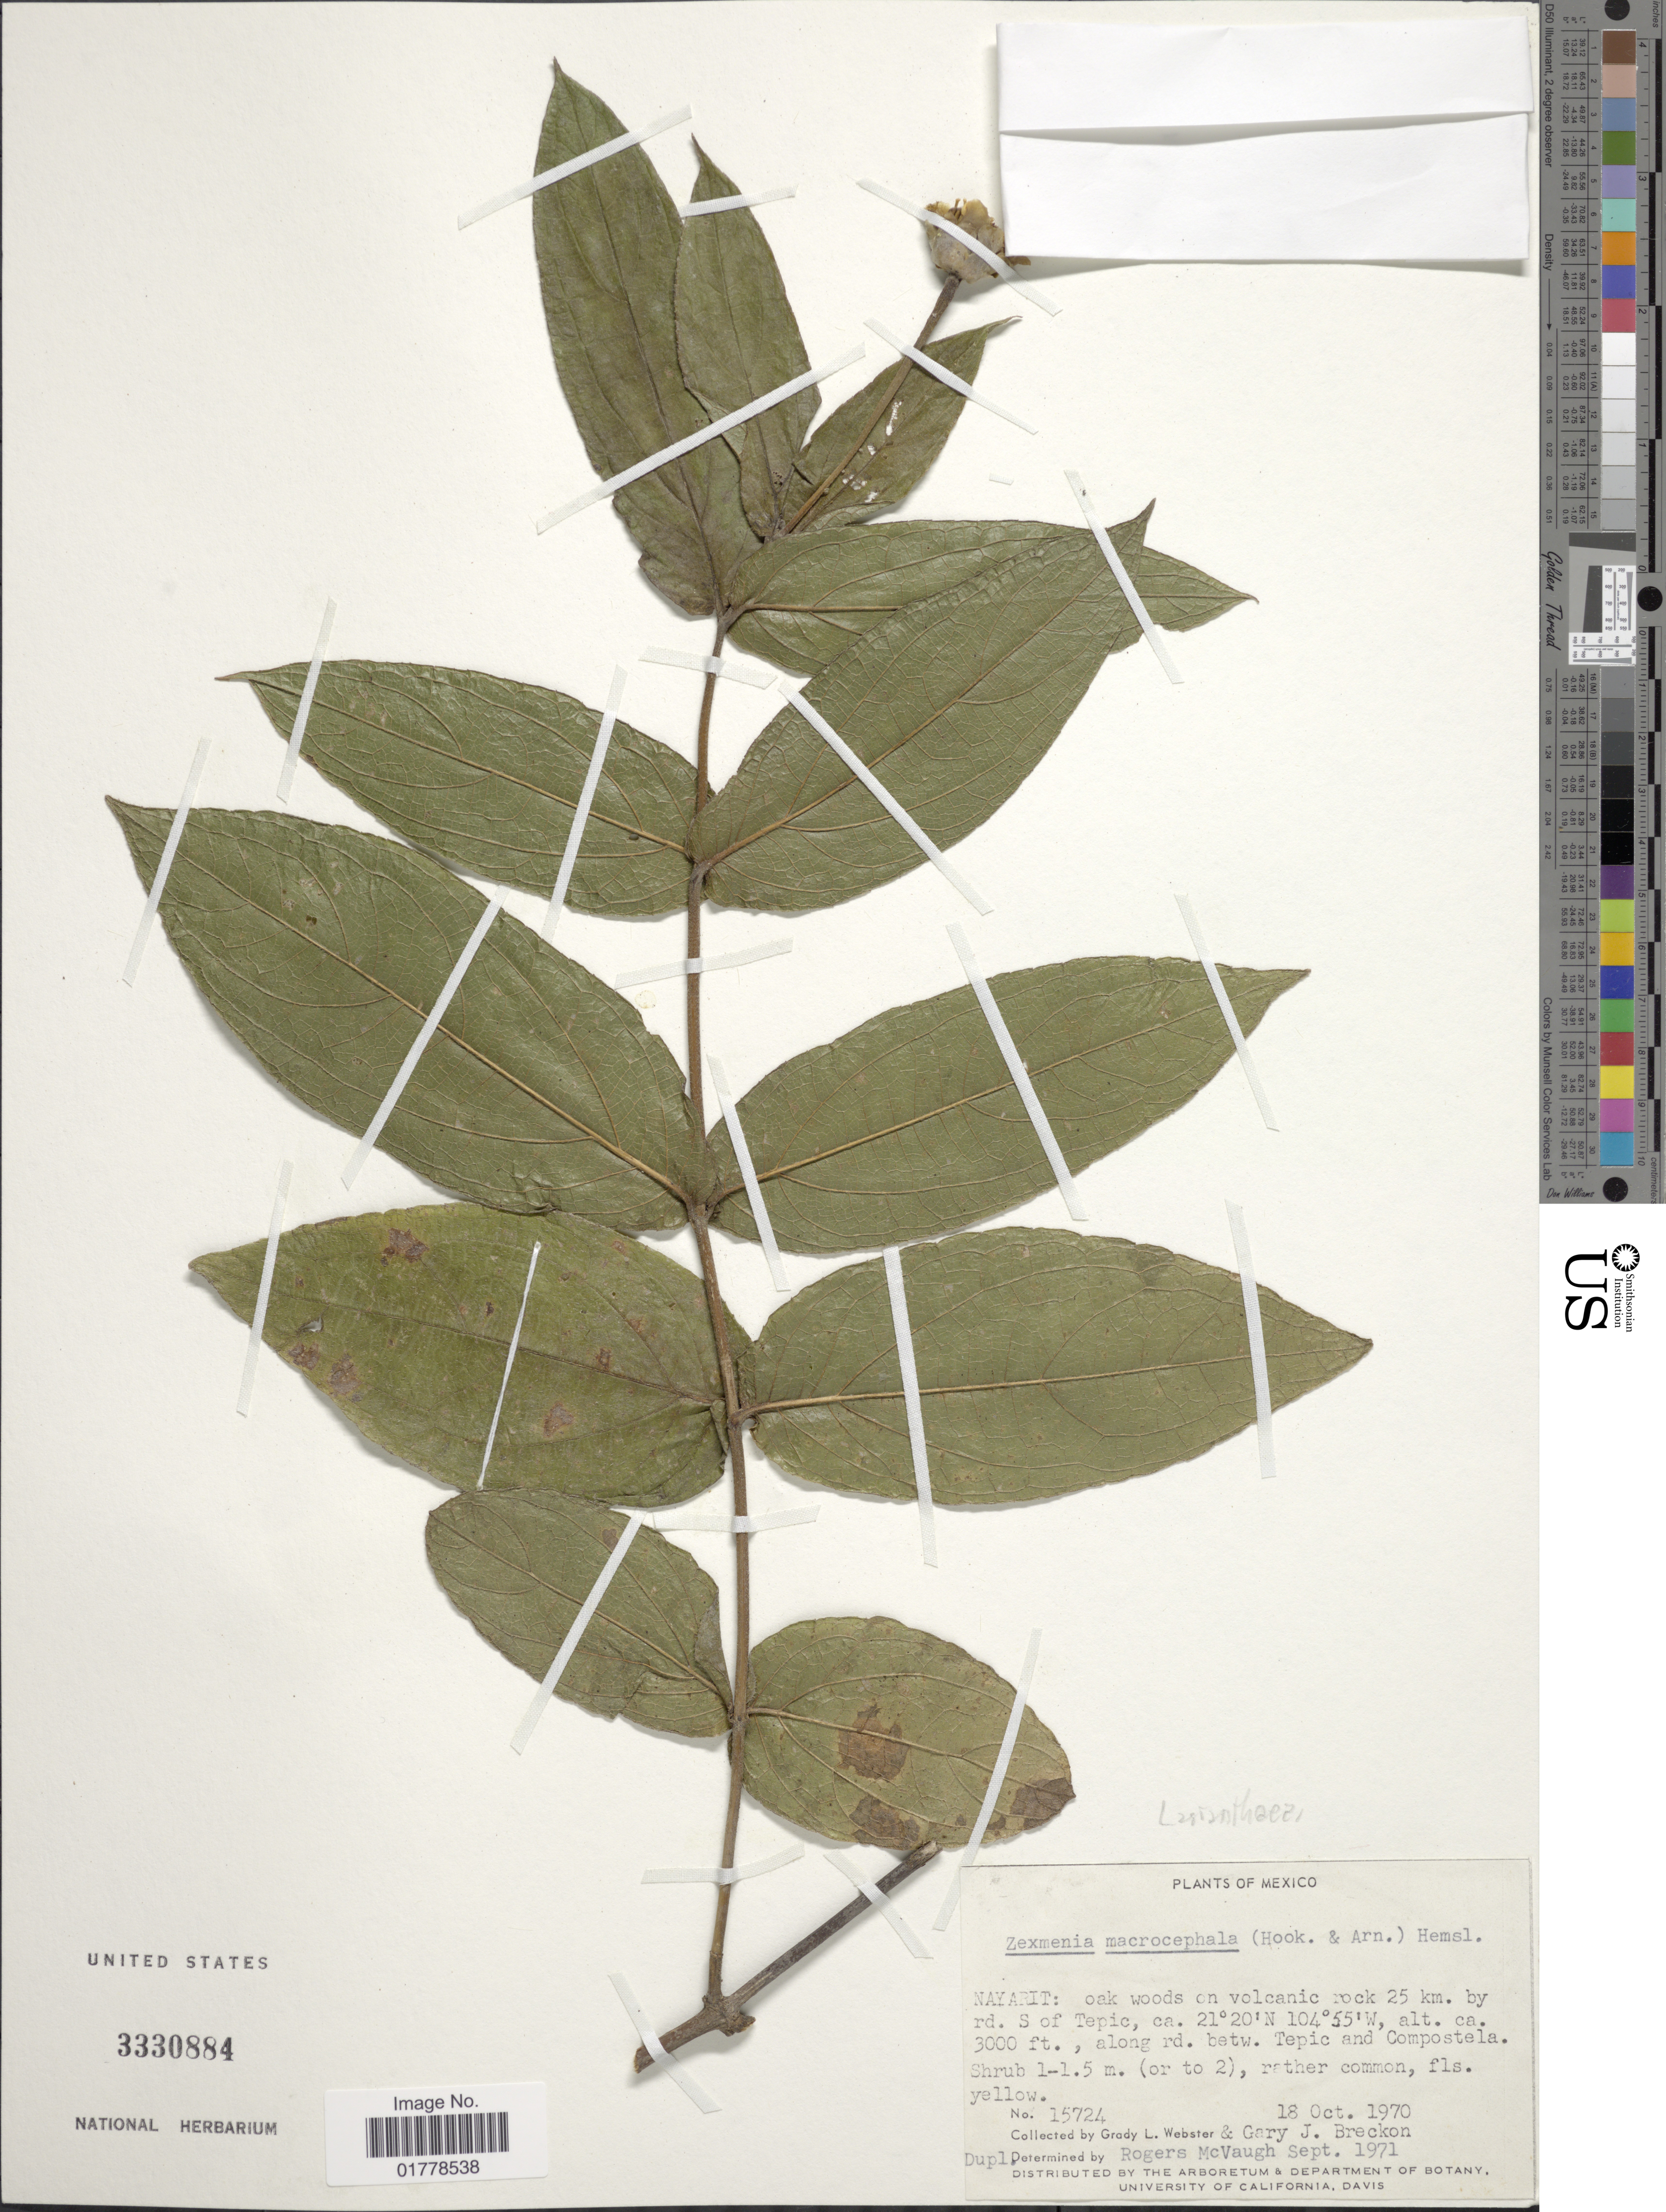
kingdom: Plantae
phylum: Tracheophyta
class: Magnoliopsida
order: Asterales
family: Asteraceae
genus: Lasianthaea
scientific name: Lasianthaea macrocephala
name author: (Hook. & Arn.) K.M. Becker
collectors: G. L. Webster, G. J. Breckon & R. McVaugh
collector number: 15724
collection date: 1970-10-18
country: Mexico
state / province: Nayarit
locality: Nayarit: oak woods on volcanic rock 25 km. by rd. S of Tepic, along rd. betw. Tepic and Compostela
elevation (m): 914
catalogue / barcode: US 3330884